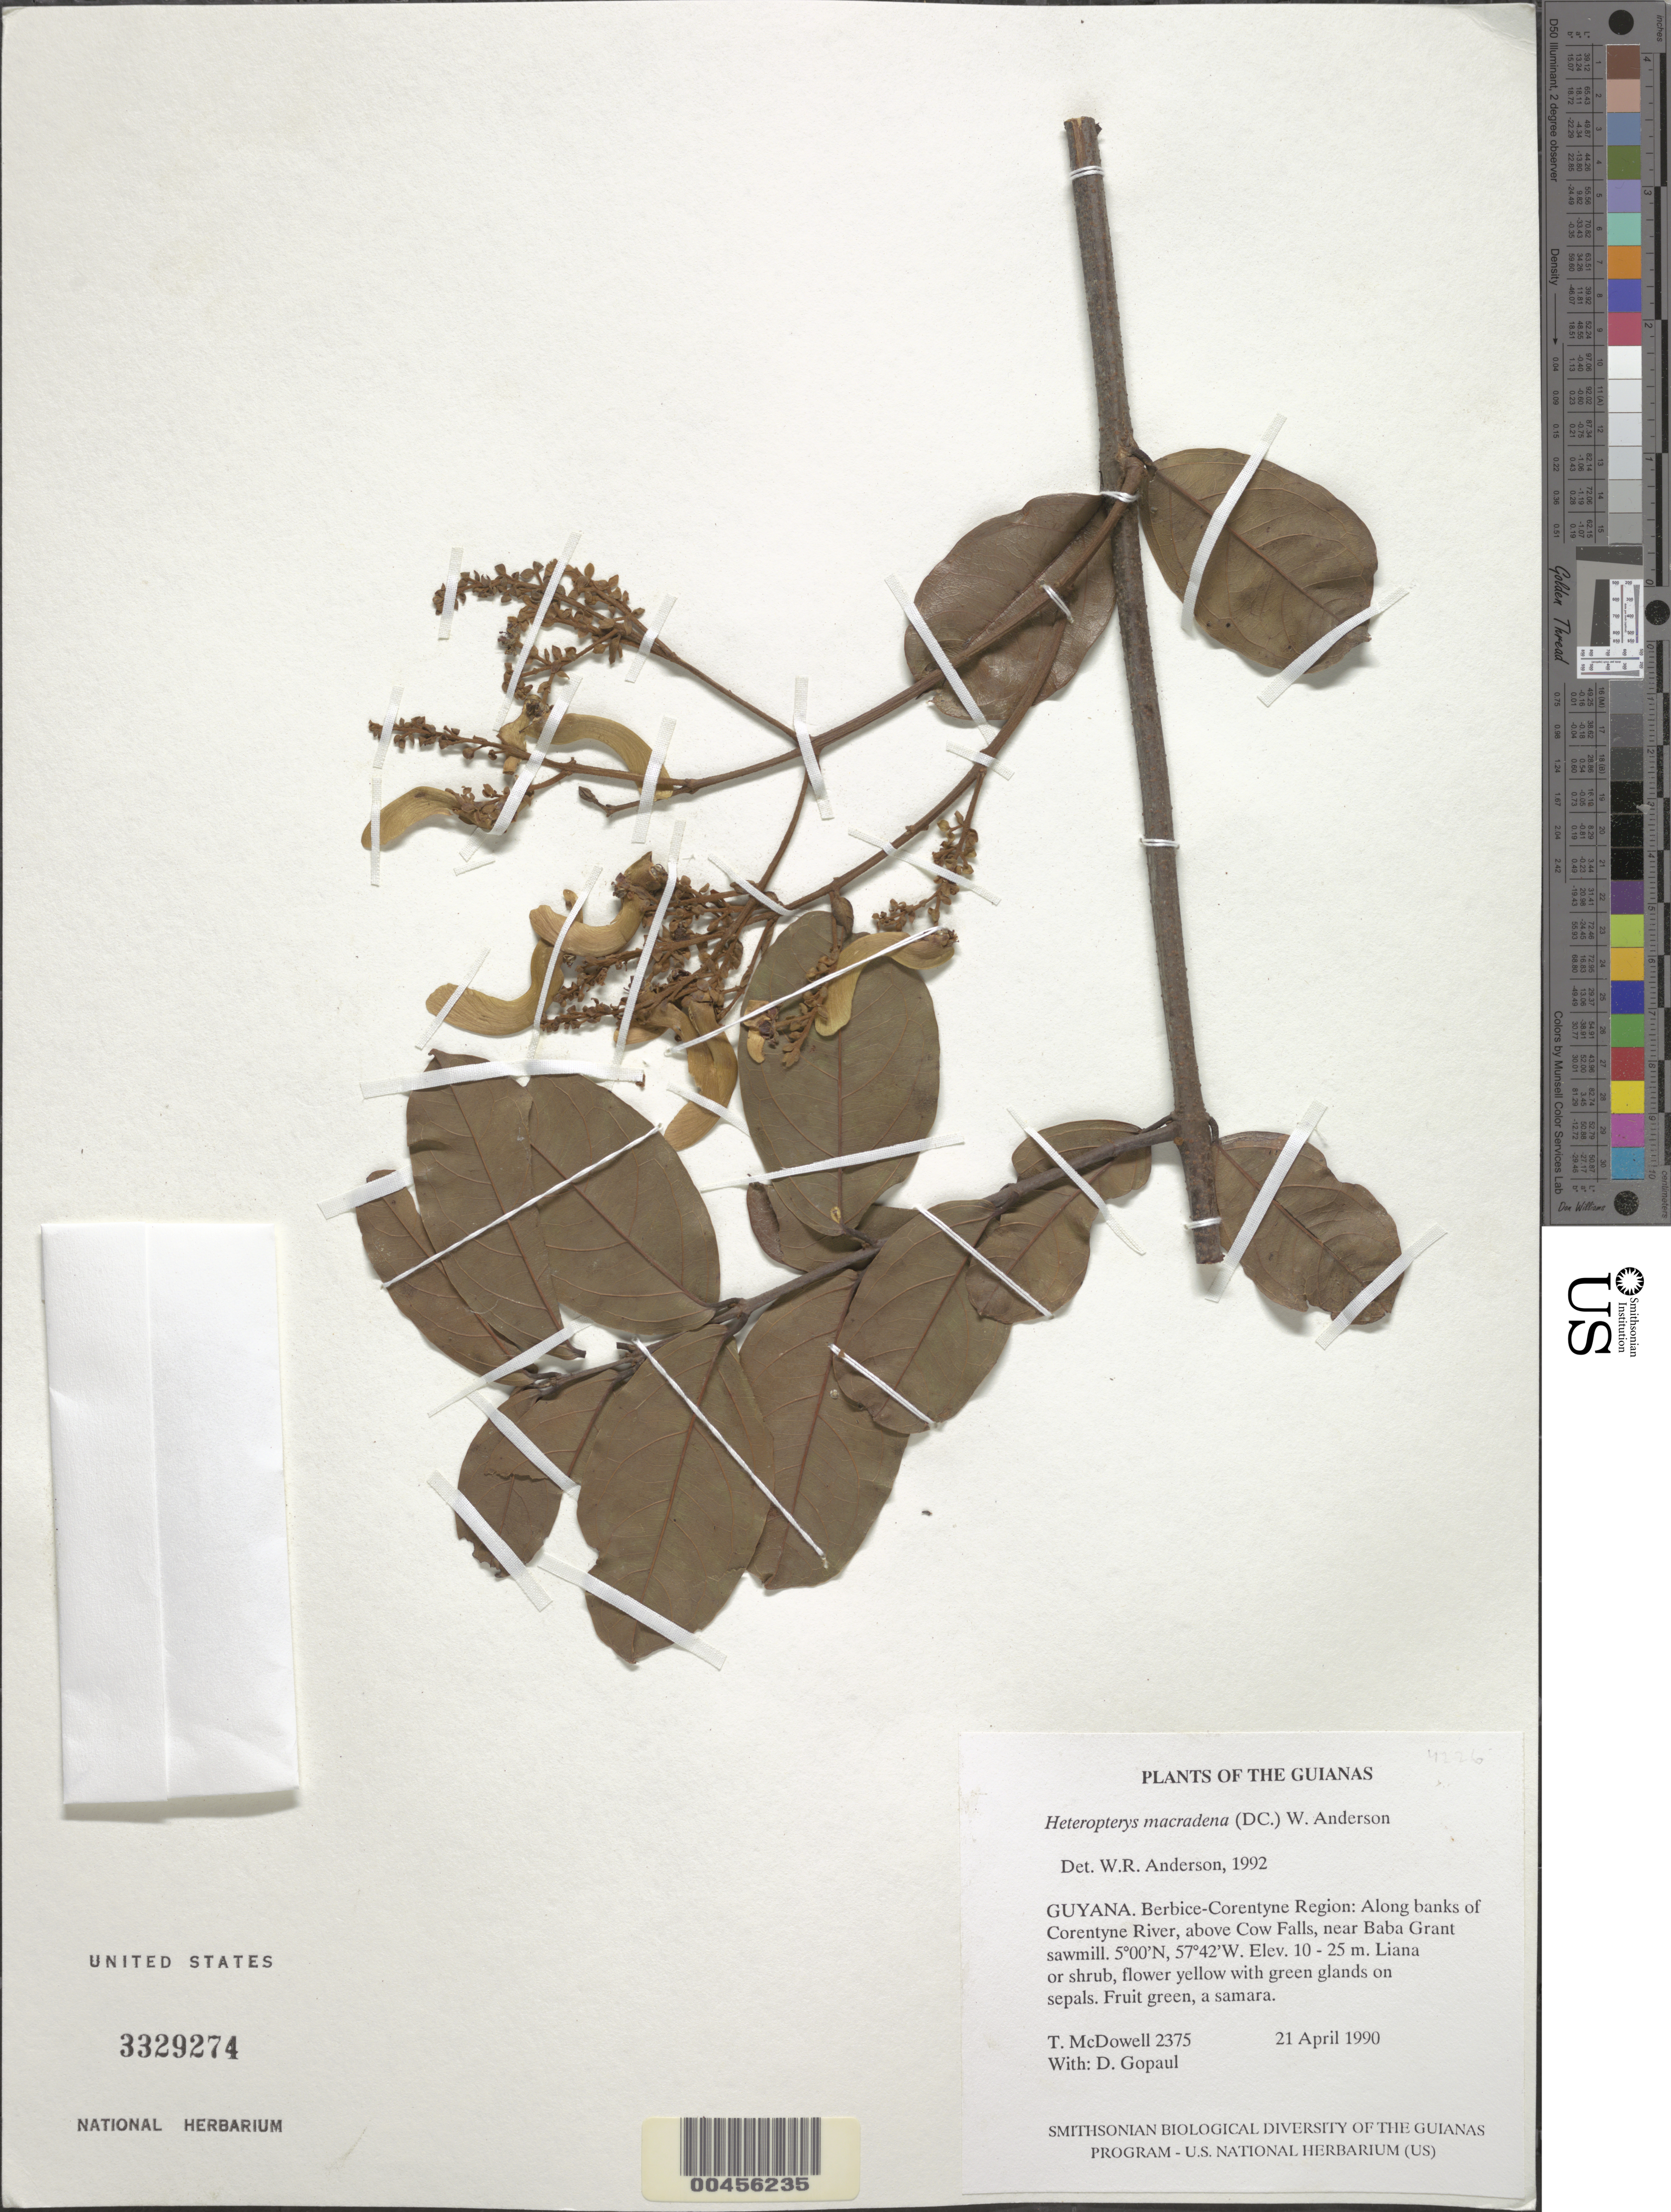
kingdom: Plantae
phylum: Tracheophyta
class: Magnoliopsida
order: Malpighiales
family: Malpighiaceae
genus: Heteropterys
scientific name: Heteropterys macradena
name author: (DC.) W.R. Anderson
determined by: Anderson, W. R., (MICH), University of Michigan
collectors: T. McDowell & D. Gopaul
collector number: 2375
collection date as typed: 20 April 1990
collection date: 1990-04-20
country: Guyana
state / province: E. Berbice-Corentyne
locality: Corentyne River, between Cow Falls and Baba Grant sawmill landing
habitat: Along banks of river at flood level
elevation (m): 10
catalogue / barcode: US 3329274